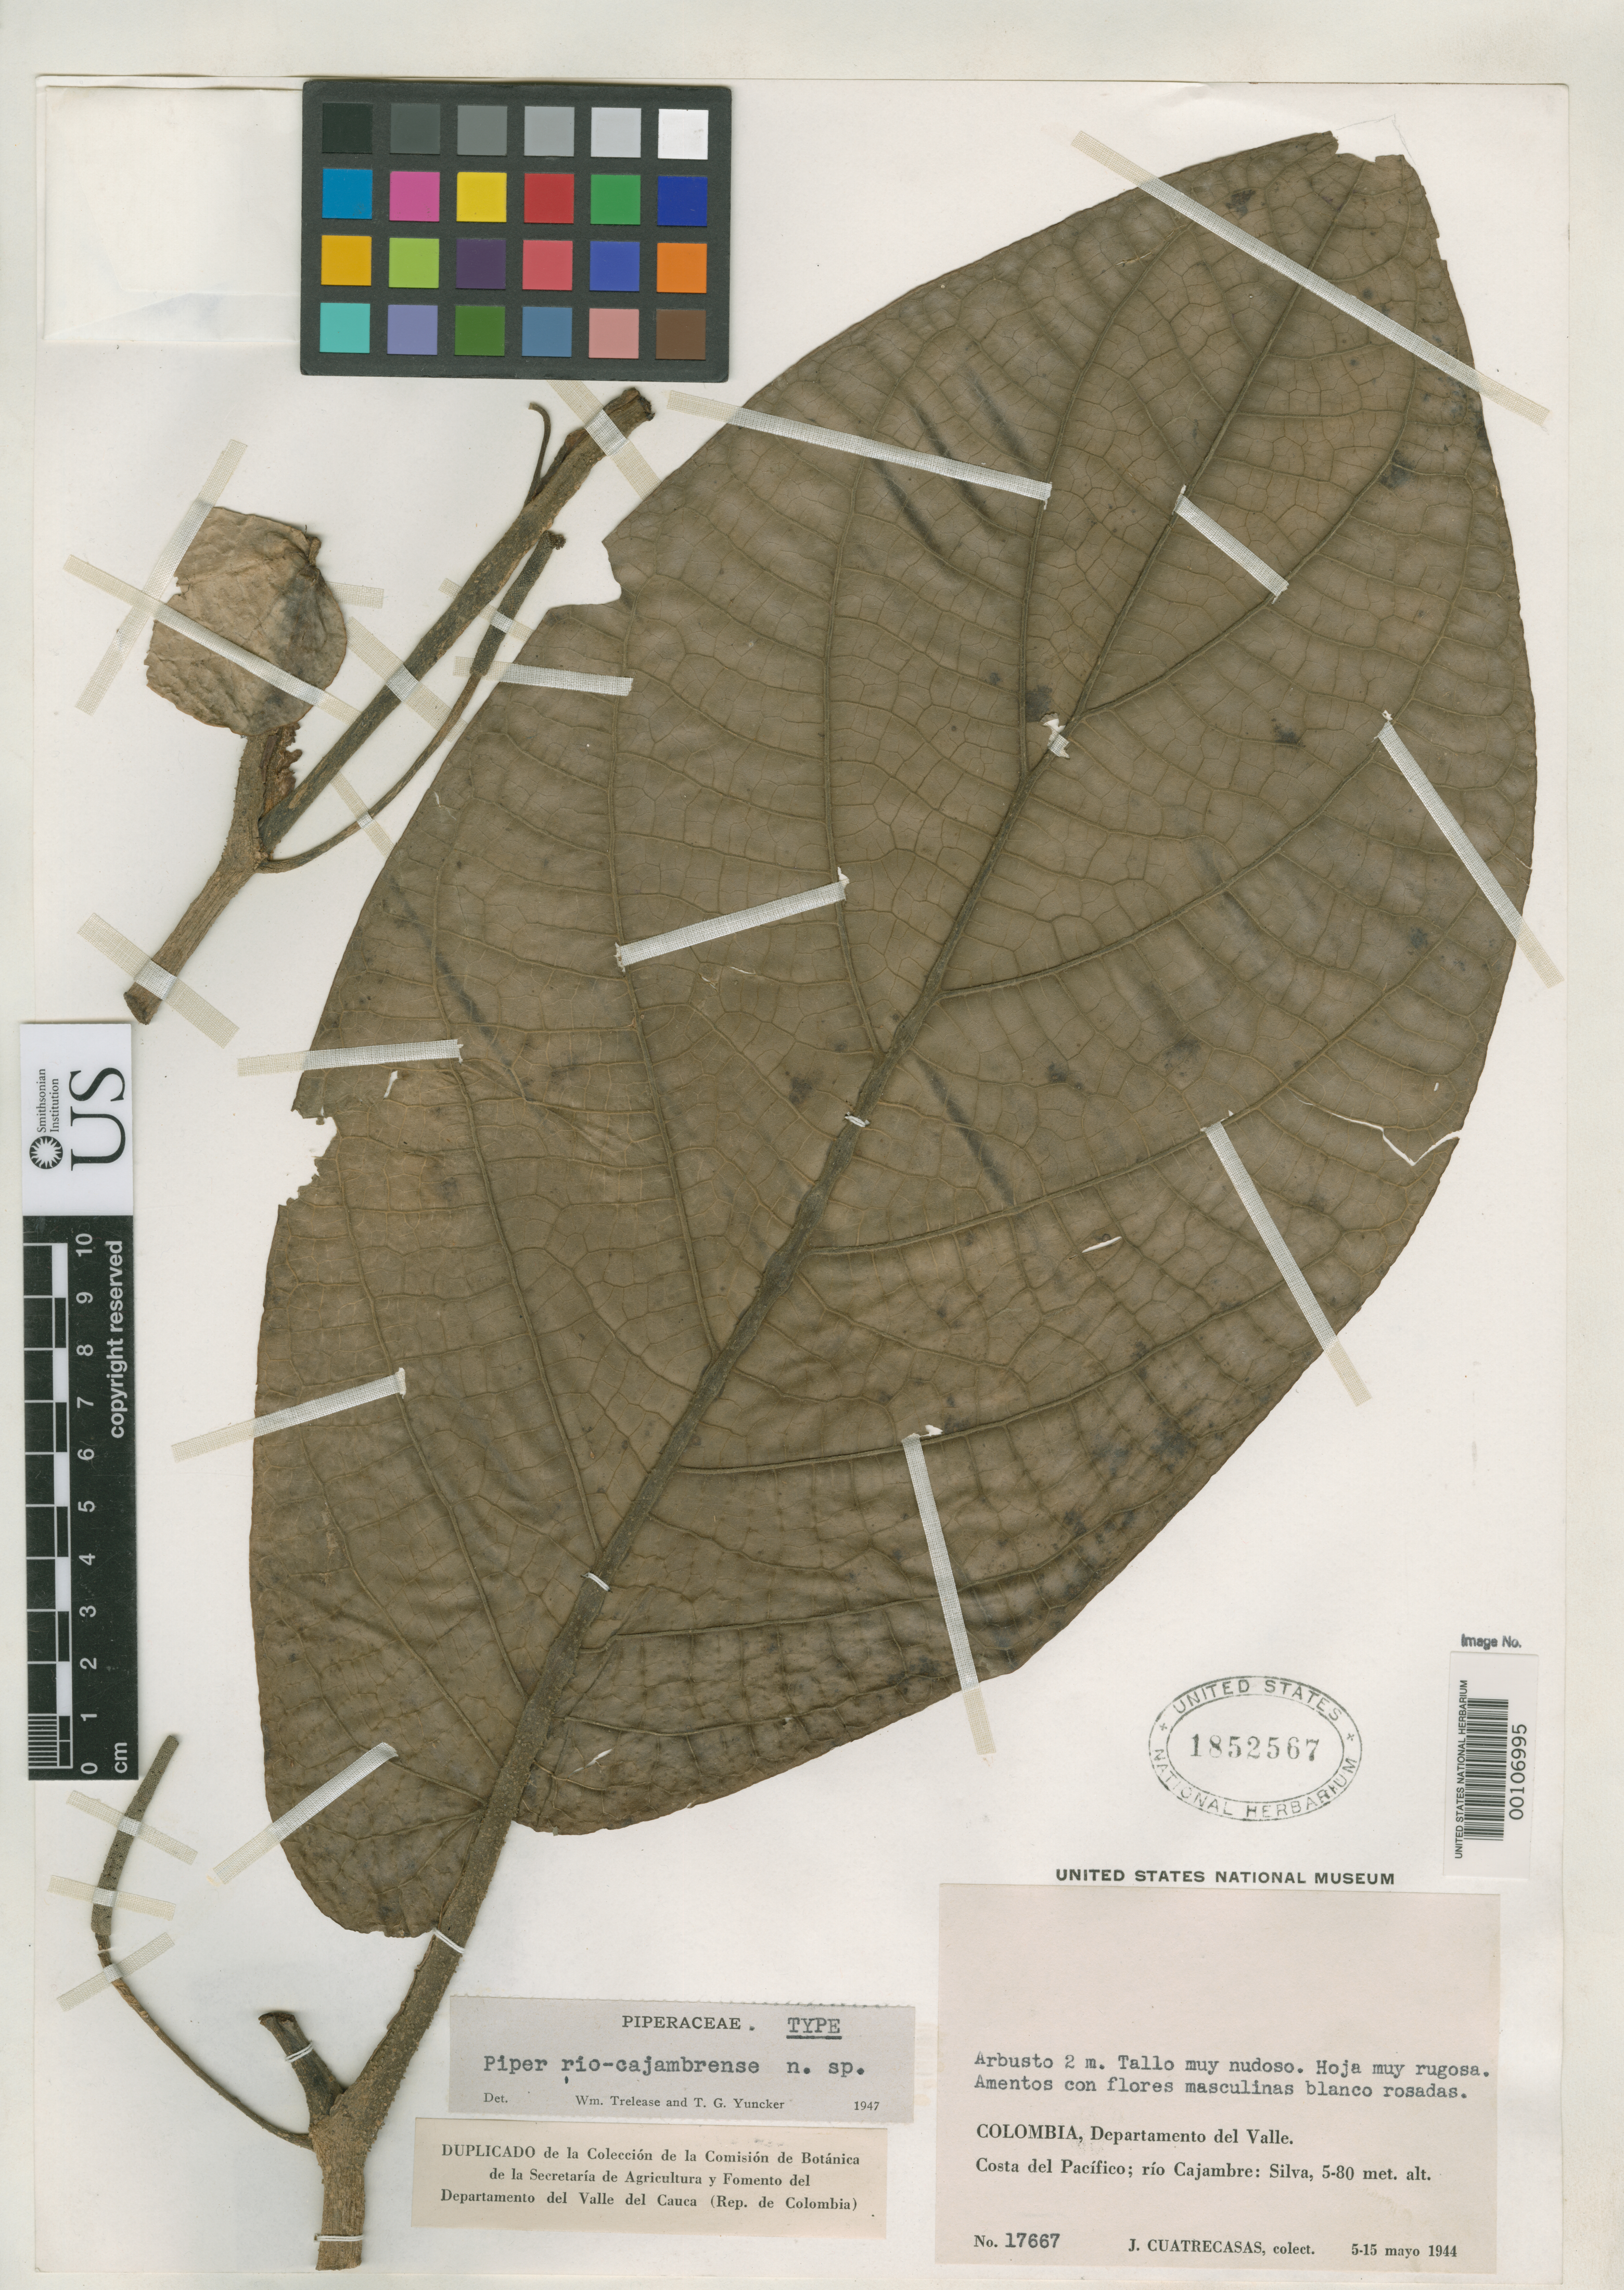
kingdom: Plantae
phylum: Tracheophyta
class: Magnoliopsida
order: Piperales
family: Piperaceae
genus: Piper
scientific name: Piper rio-cajambrense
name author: Trel. & Yunck.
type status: Holotype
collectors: J. Cuatrecasas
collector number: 17667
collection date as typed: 05 May 1944 to 18 May 1944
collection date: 1944-05-05/1944-05-18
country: Colombia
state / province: Valle del Cauca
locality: Rio Cajambre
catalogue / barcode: US 1852567